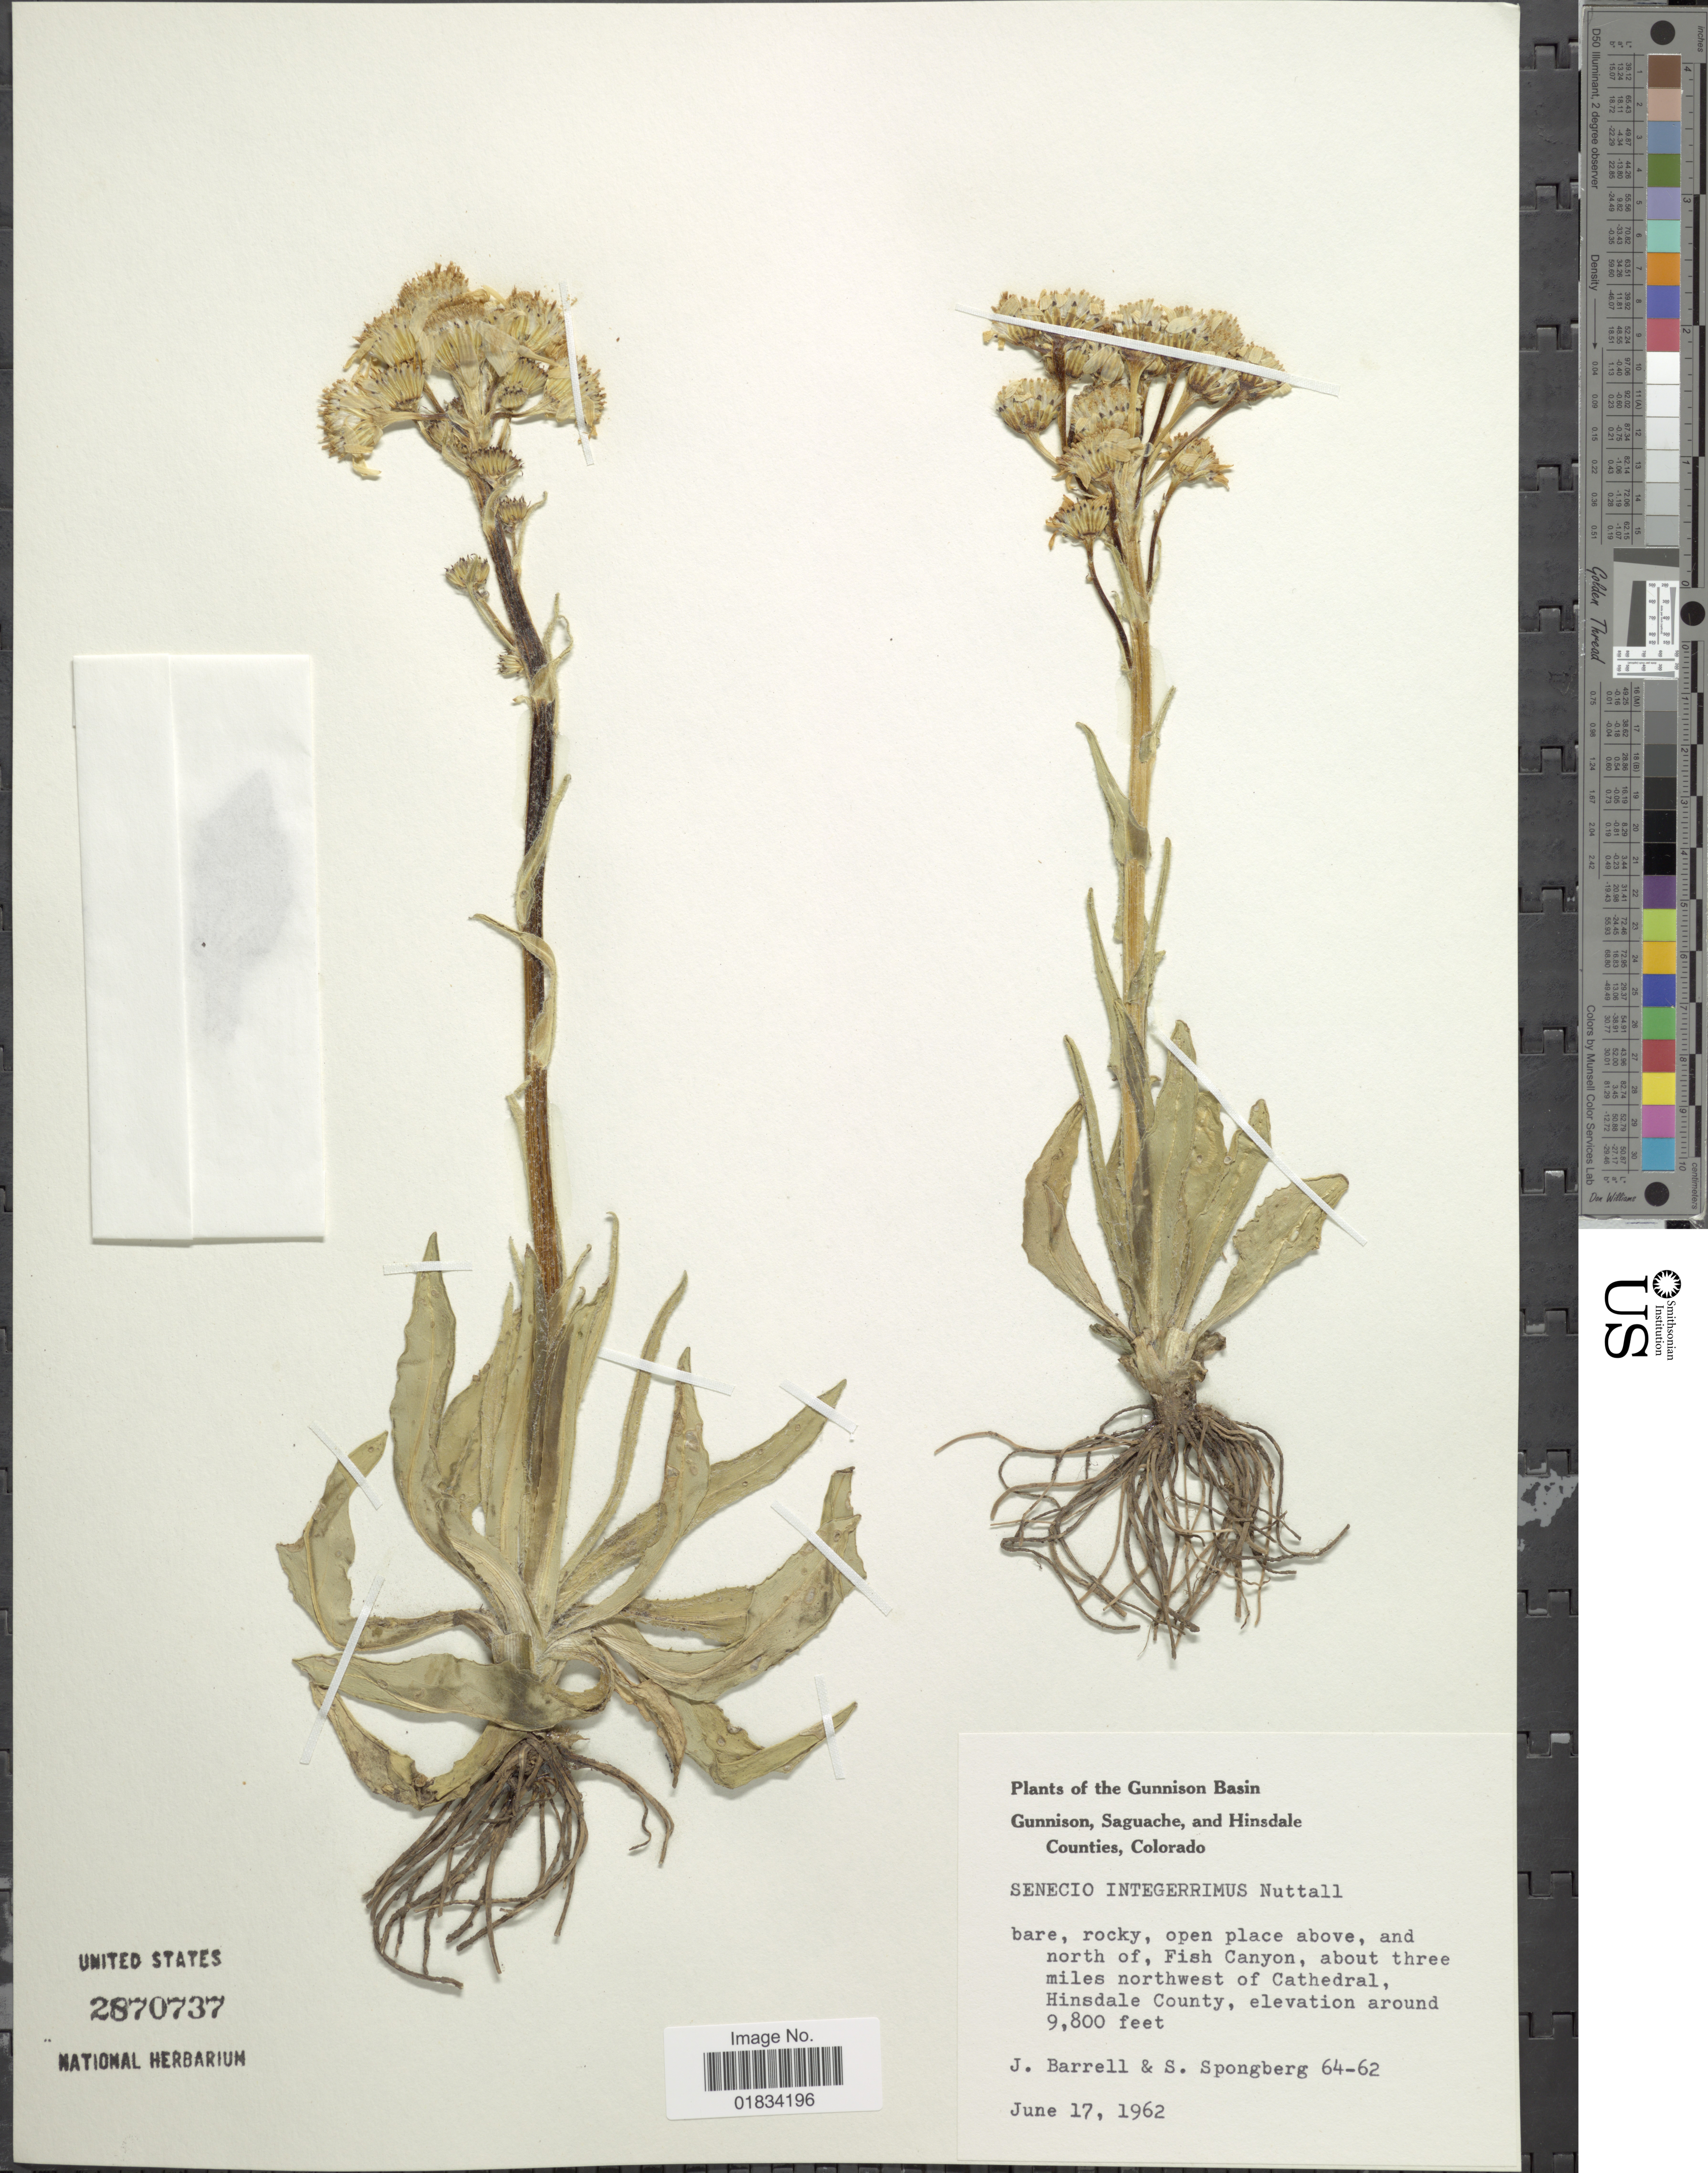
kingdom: Plantae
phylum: Tracheophyta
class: Magnoliopsida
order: Asterales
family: Asteraceae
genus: Senecio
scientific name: Senecio integerrimus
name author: Nutt.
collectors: J. Barrell & S. A.Spongberg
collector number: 64-62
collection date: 1962-06-17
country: United States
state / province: Colorado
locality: Gunnison Basin, Gunnison, Saguache, and Hinsdale Counties, North of Fish Canyon, about three miles northwest of Cathedral. Hisndale County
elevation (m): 2987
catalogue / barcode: US 2870737